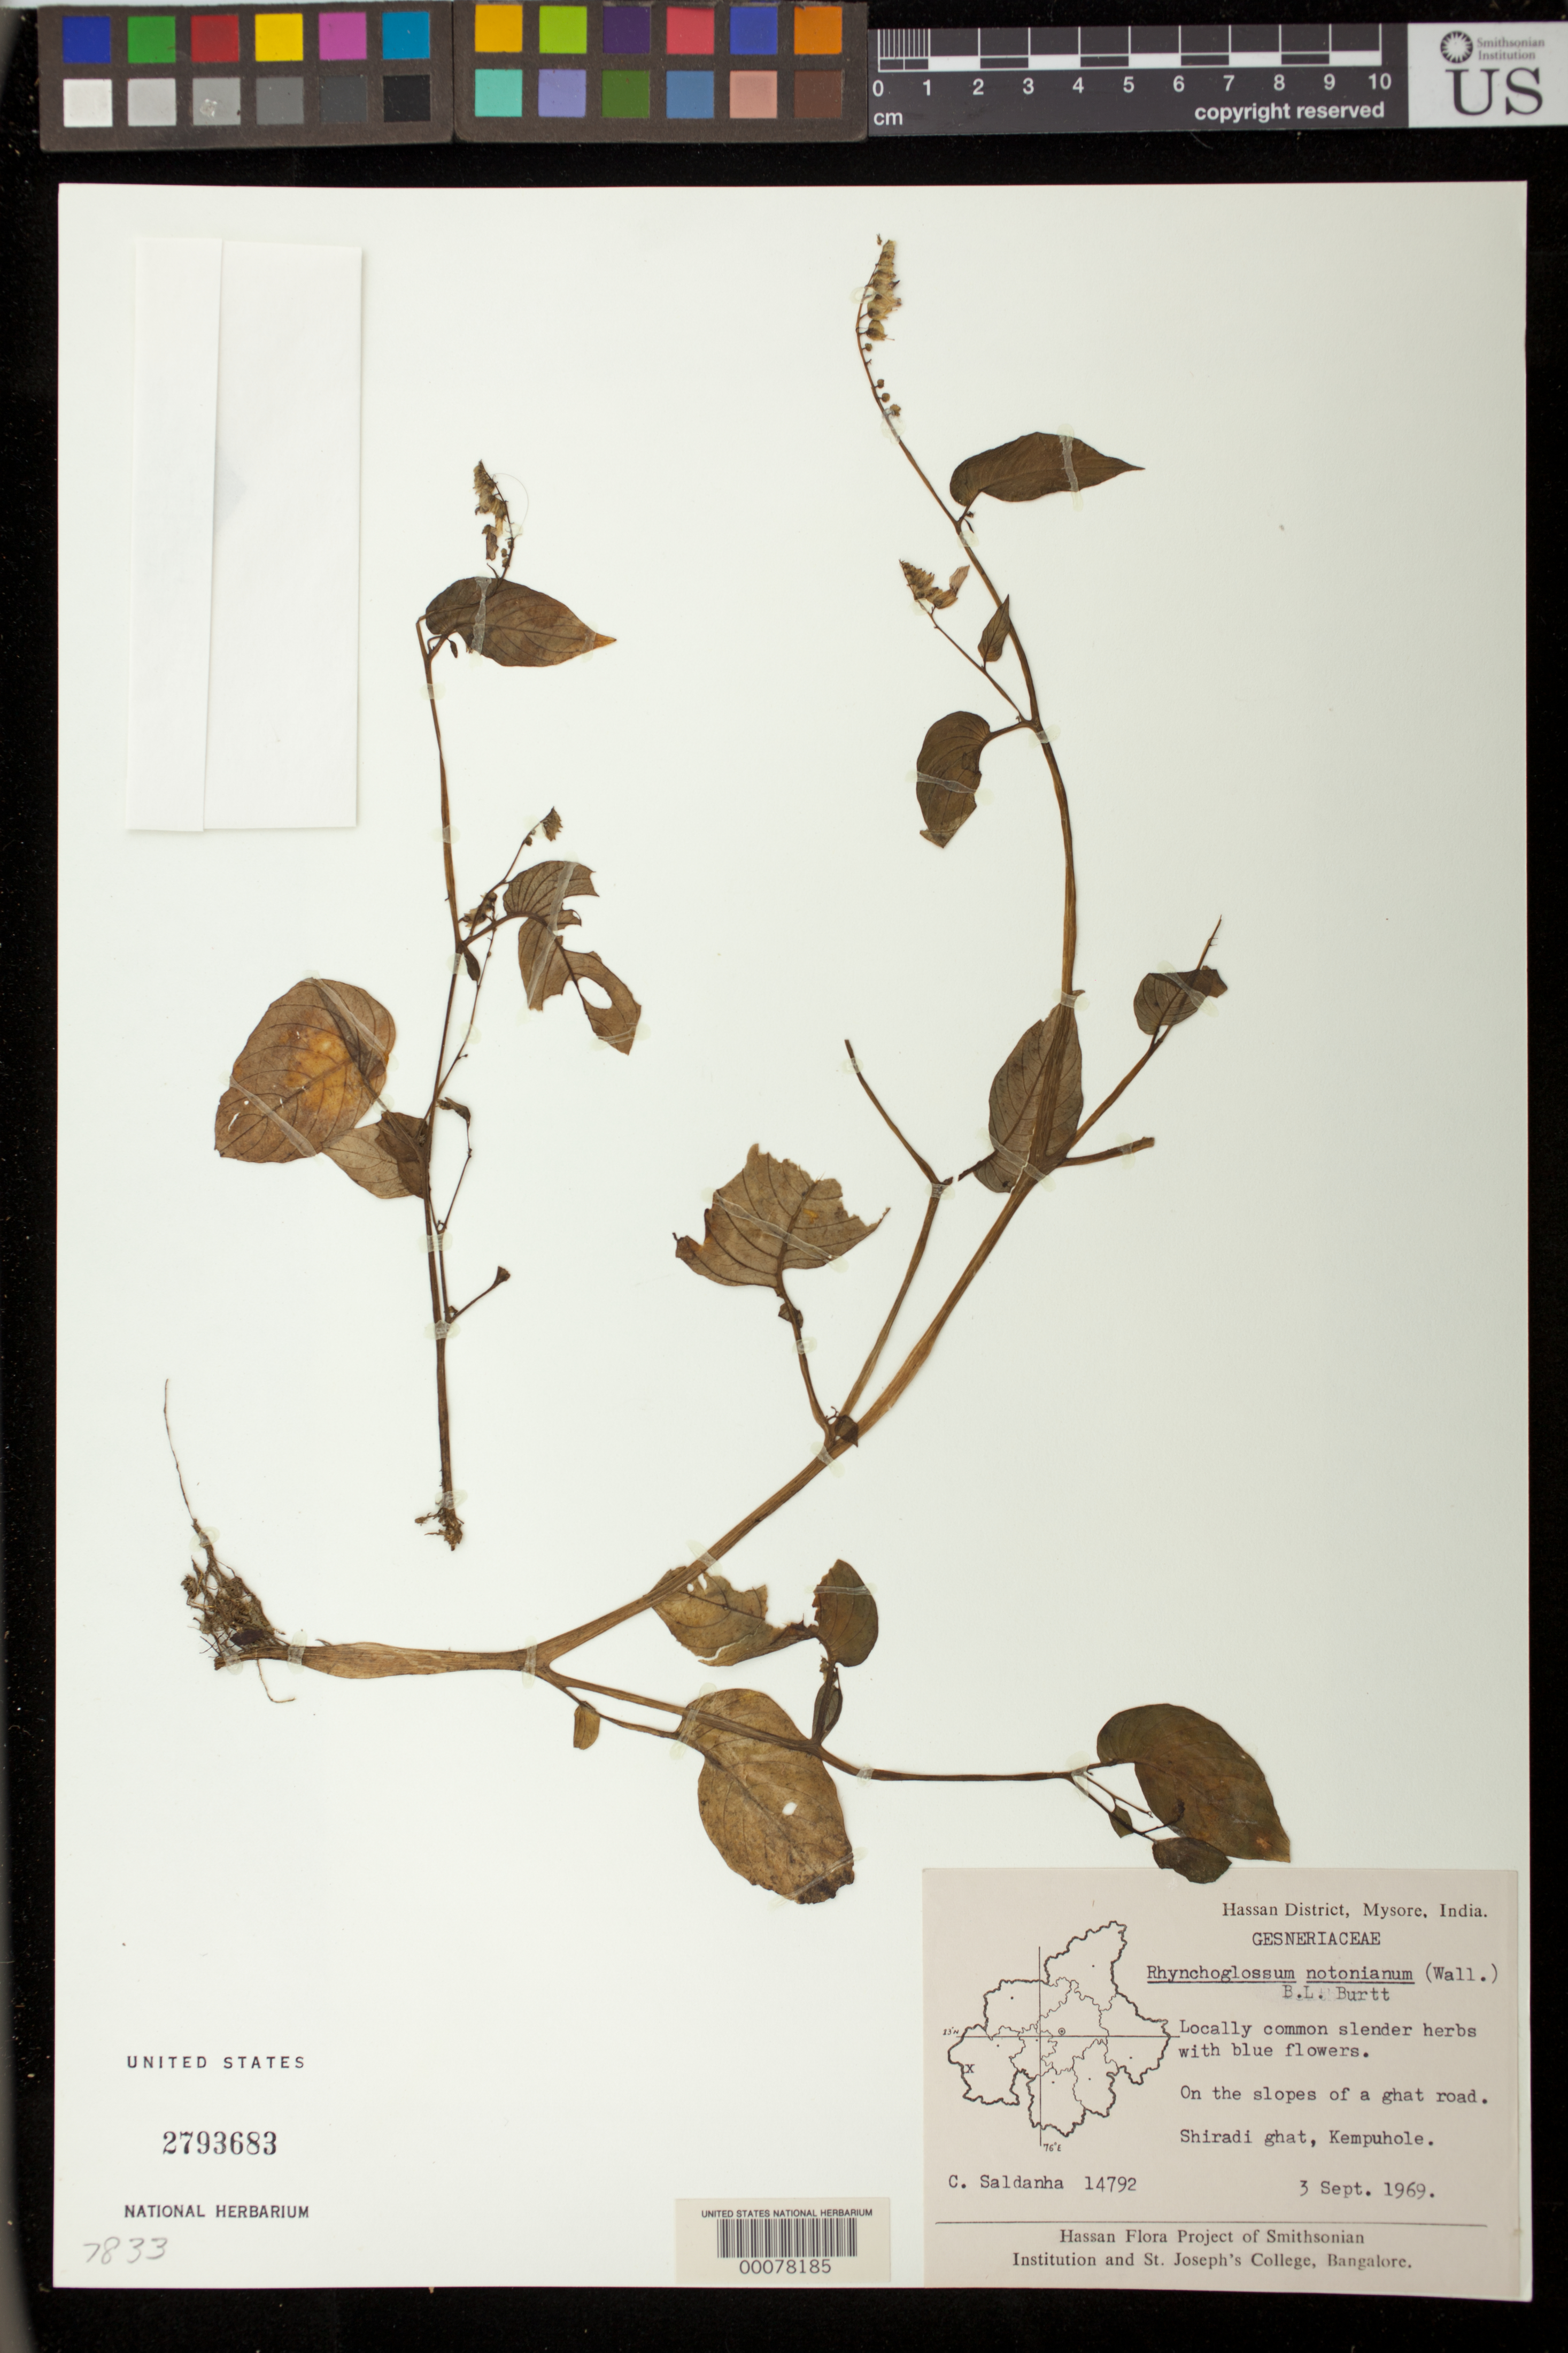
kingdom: Plantae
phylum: Tracheophyta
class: Magnoliopsida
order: Lamiales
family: Gesneriaceae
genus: Rhynchoglossum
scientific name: Rhynchoglossum notonianum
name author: (Wall.) B.L. Burtt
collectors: C. J. Saldanha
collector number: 14792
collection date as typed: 03 Sep 1969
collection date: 1969-09-03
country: India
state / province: Karnataka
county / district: Mysore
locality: Hassan (dist.), Shiradi ghat, kempuhole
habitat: On the slopes of a ghat road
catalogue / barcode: US 2793683